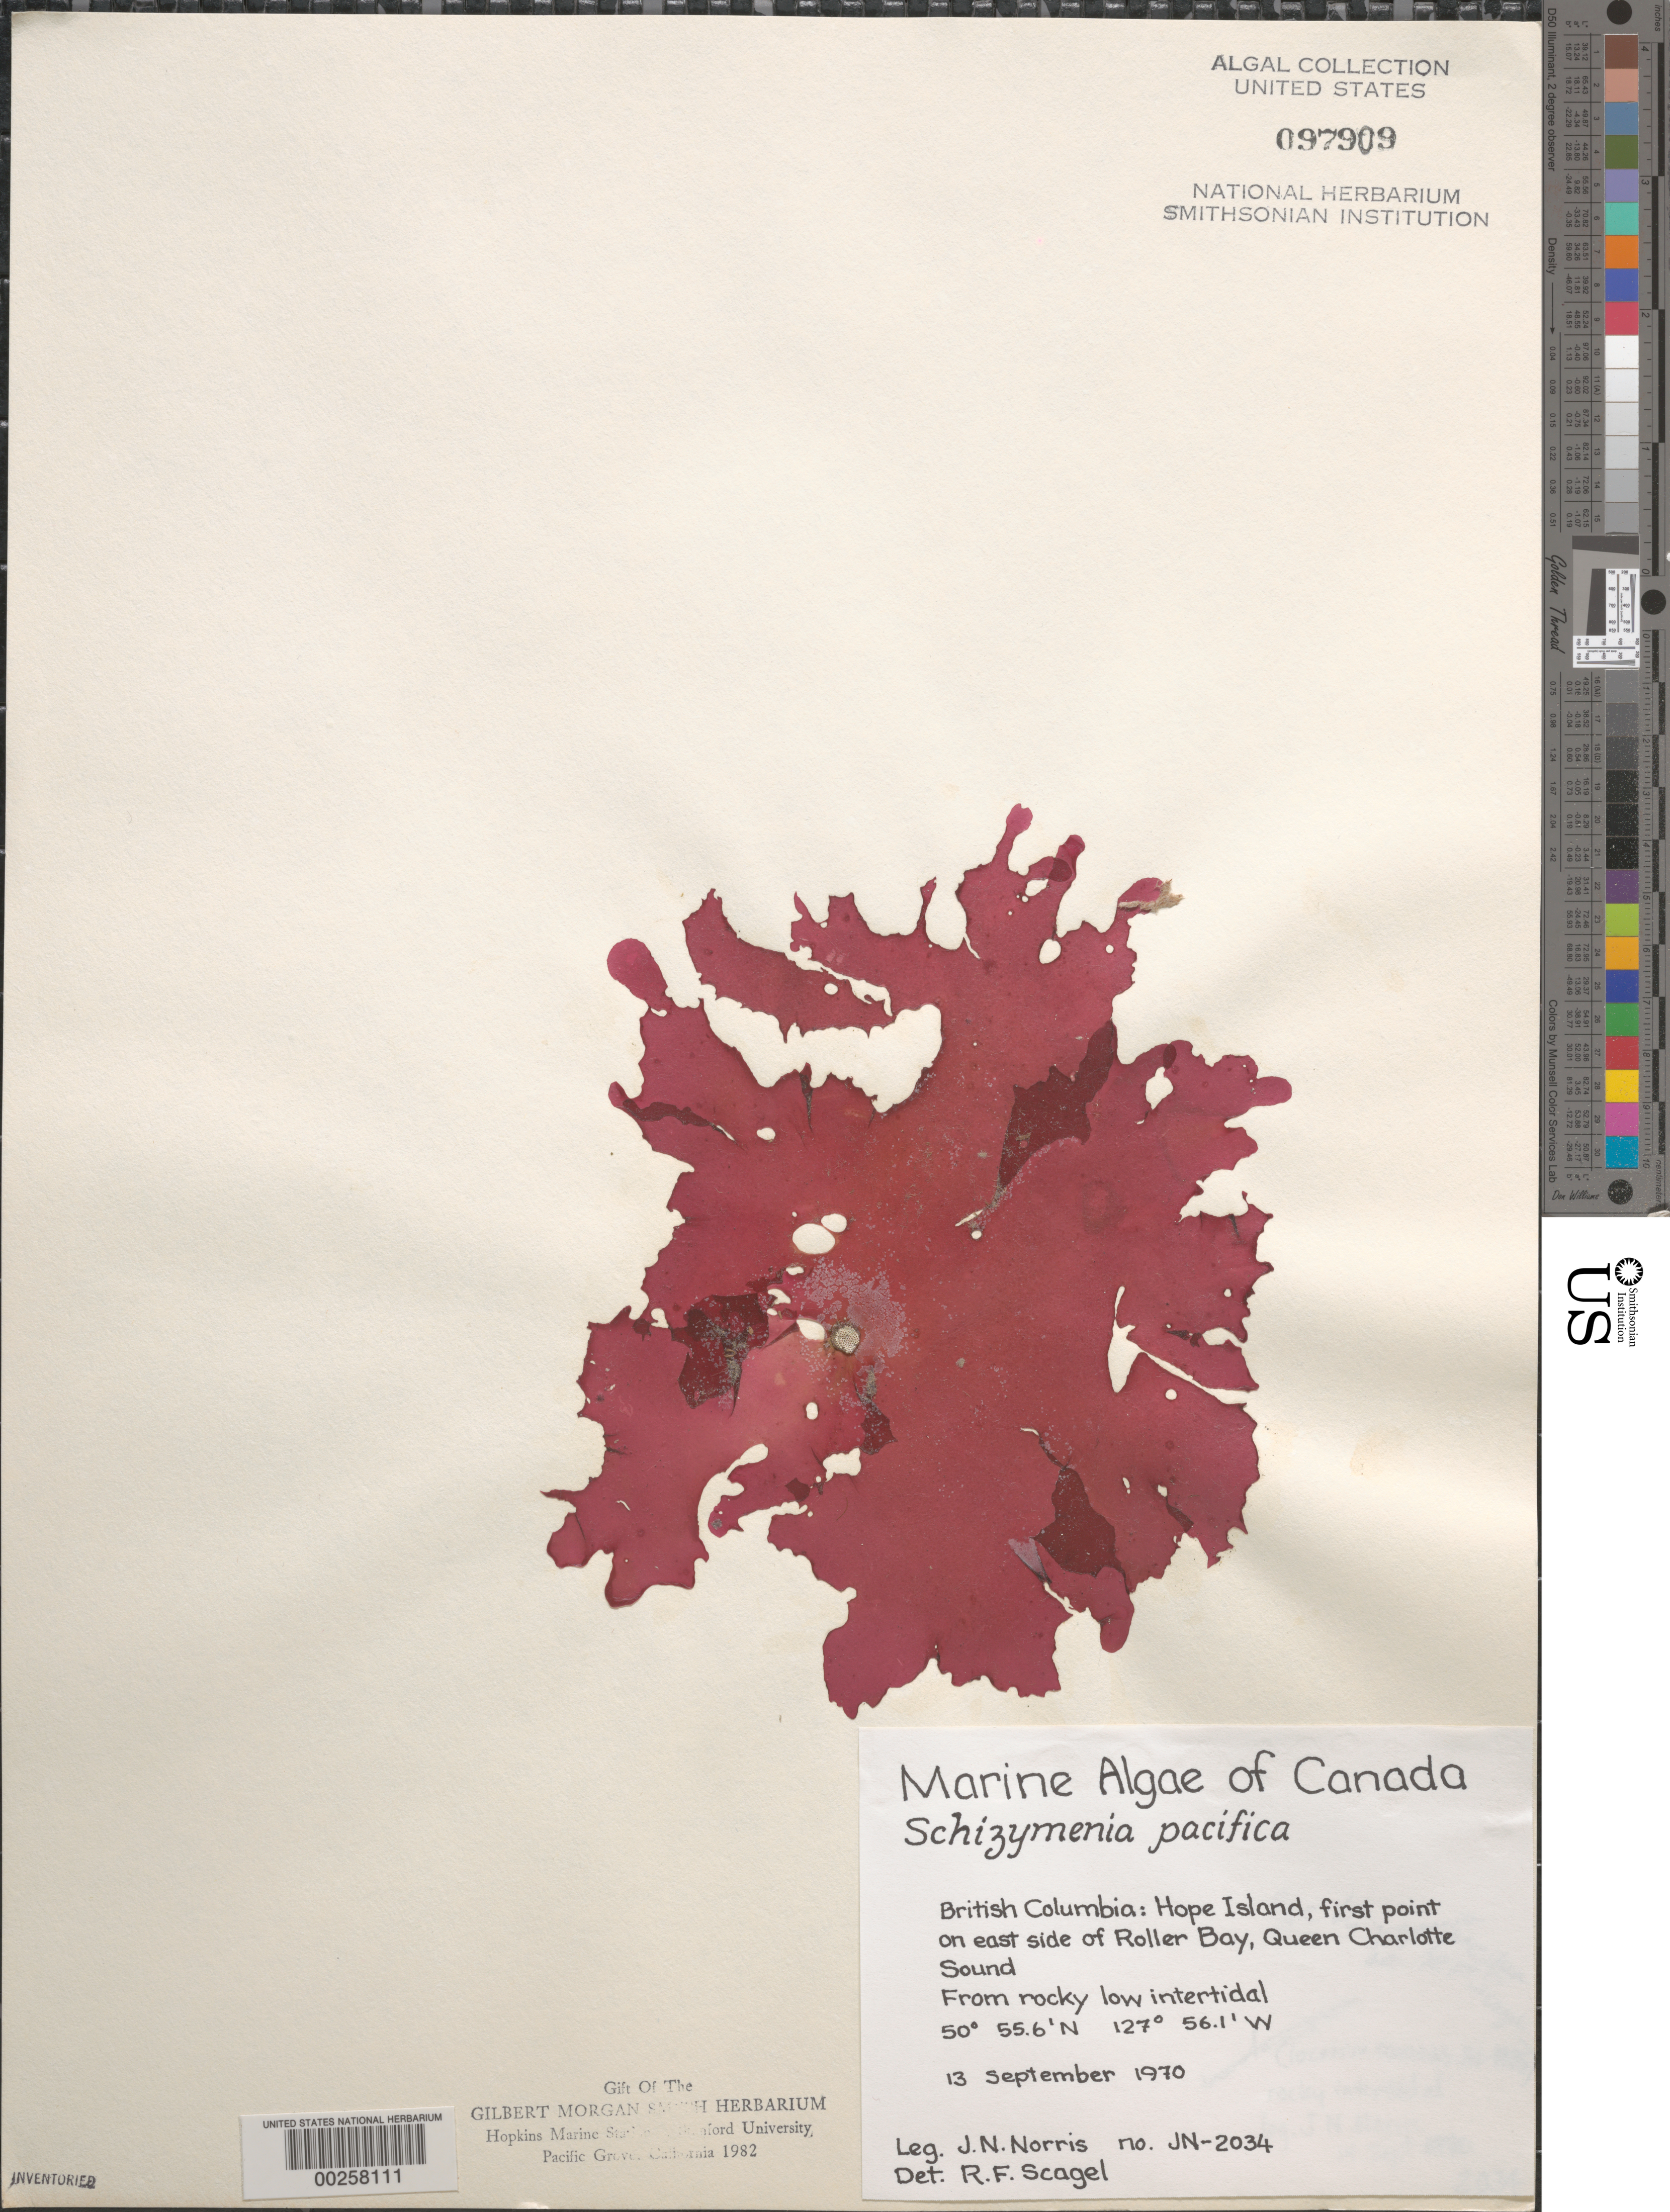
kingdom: Plantae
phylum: Rhodophyta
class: Florideophyceae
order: Nemastomatales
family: Schizymeniaceae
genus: Schizymenia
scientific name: Schizymenia pacifica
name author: (Kylin) Kylin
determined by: Scagel, R. F.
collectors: J. N. Norris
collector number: JN-2034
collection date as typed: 13 Sep 1970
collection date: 1970-09-13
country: Canada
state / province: British Columbia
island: Hope Island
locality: Roller Bay, Queen Charlotte Sound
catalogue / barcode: US 97909